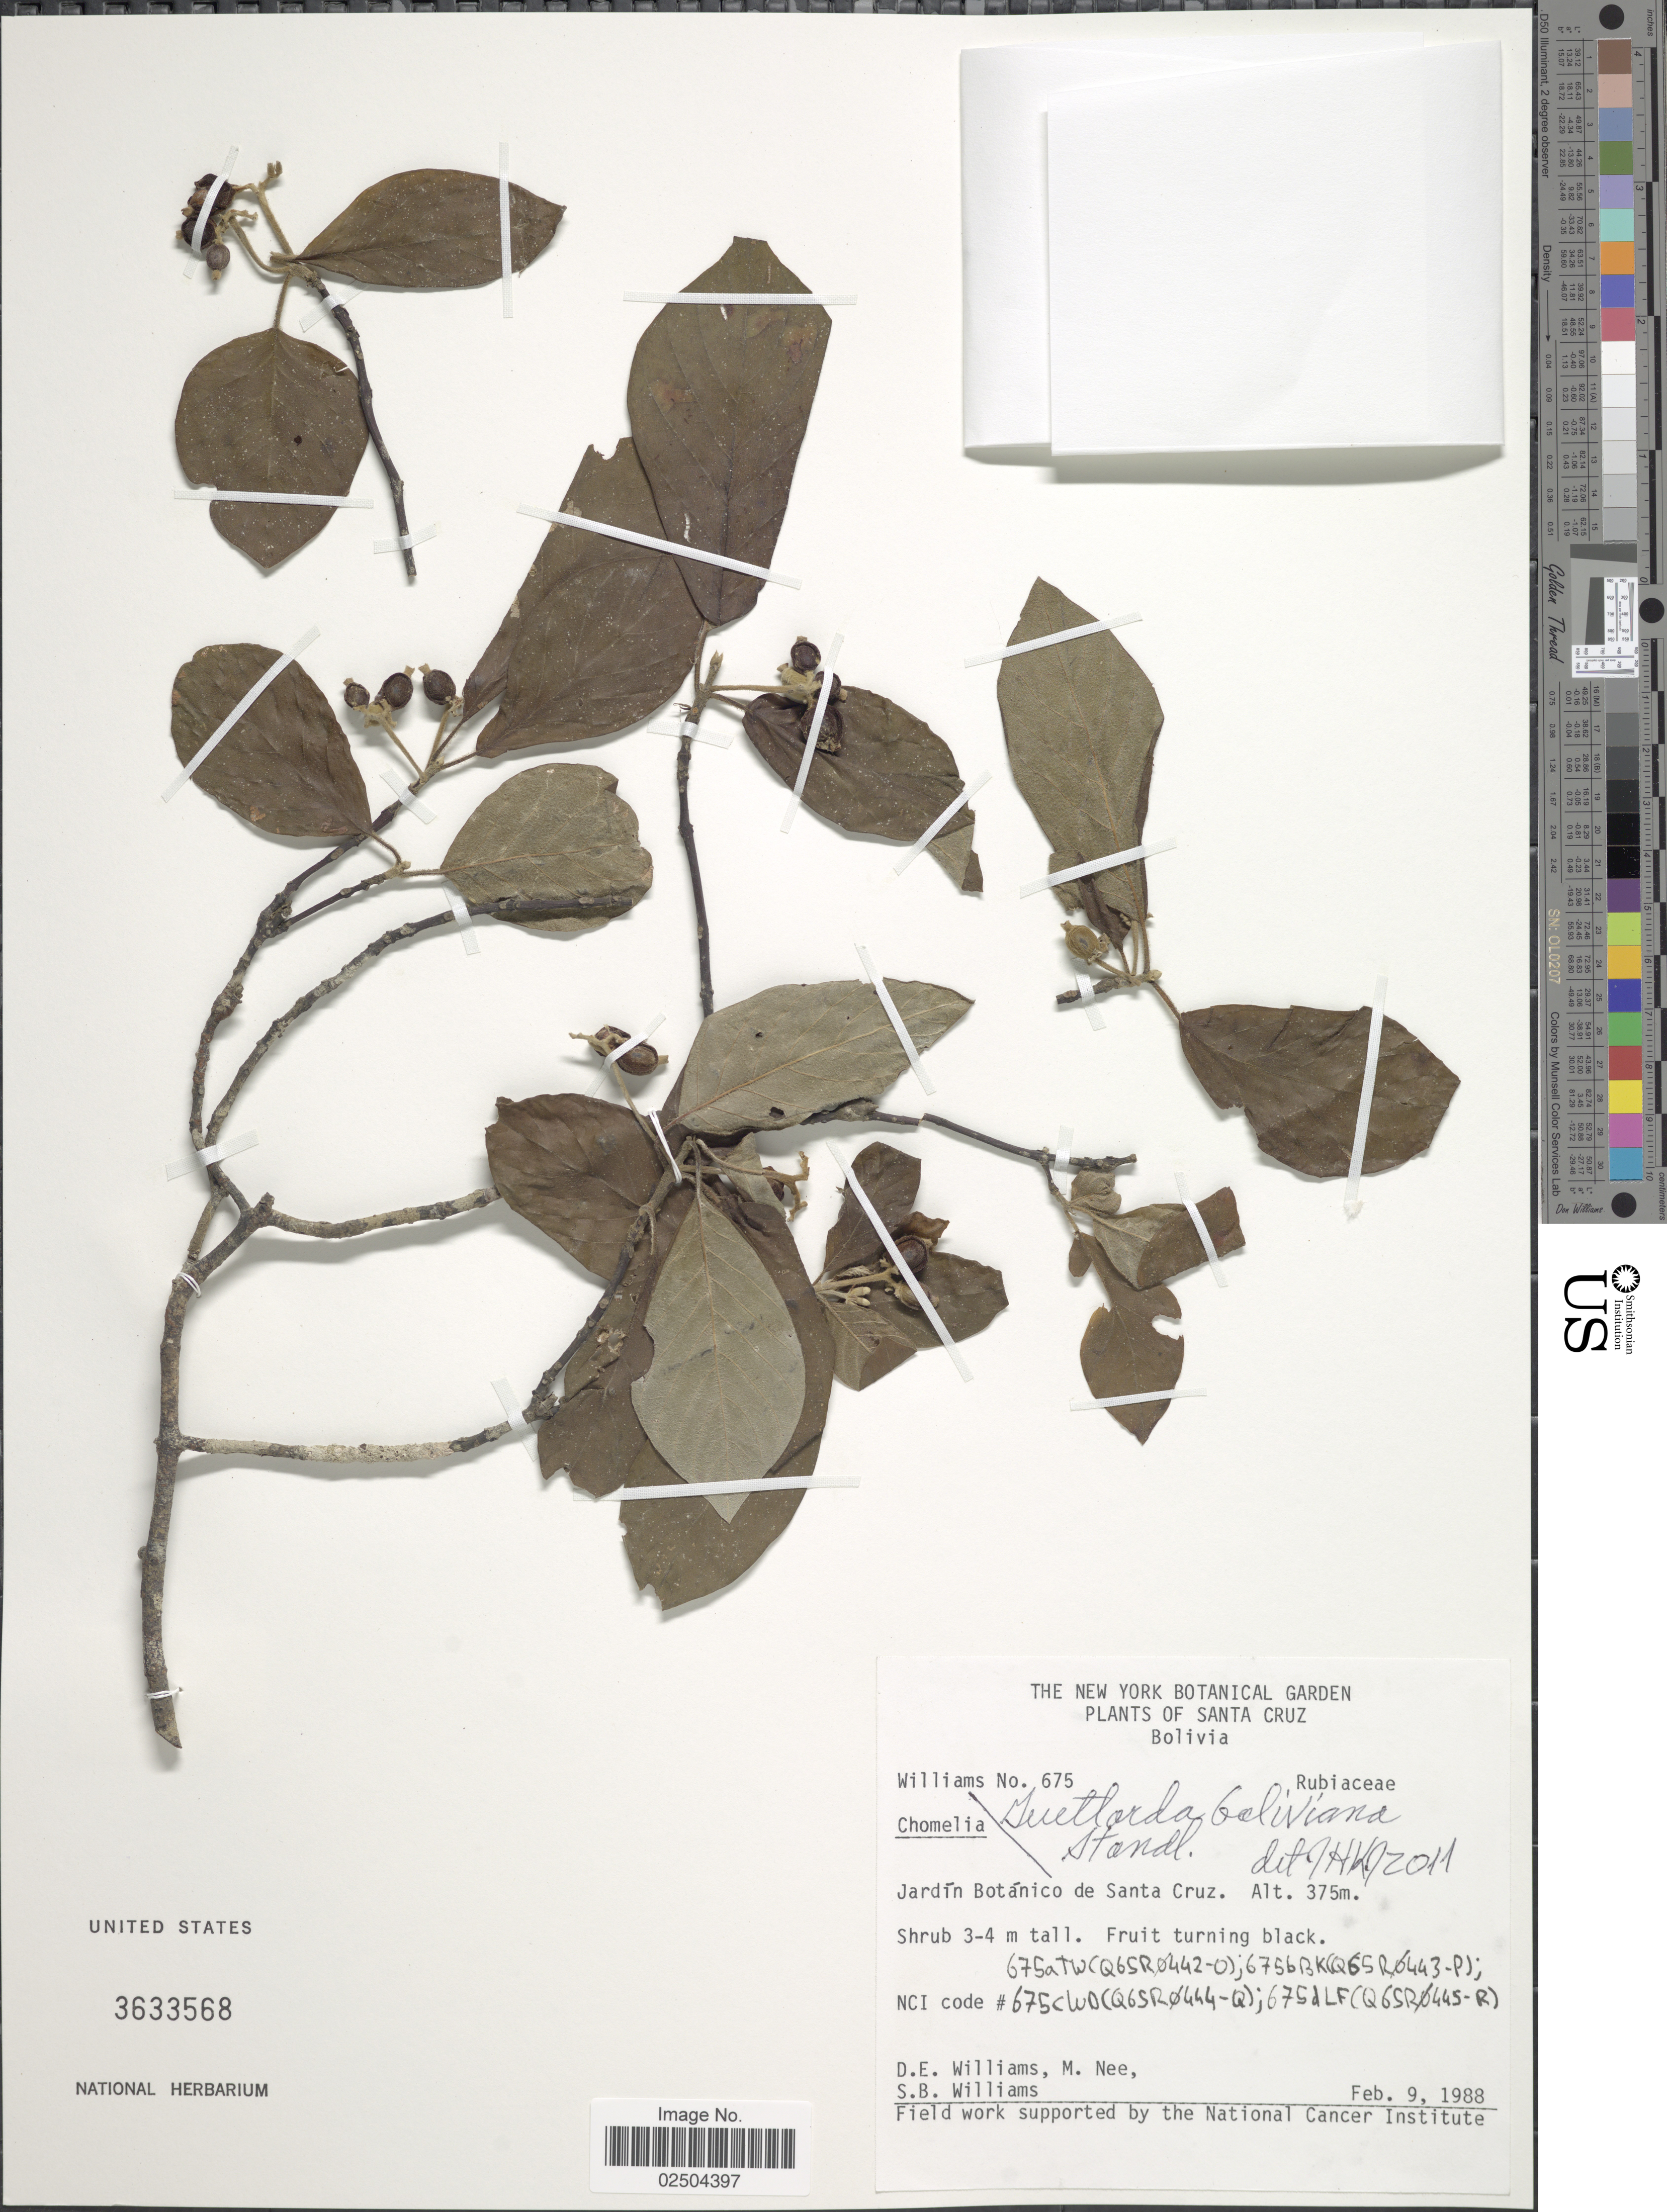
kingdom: Plantae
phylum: Tracheophyta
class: Magnoliopsida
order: Gentianales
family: Rubiaceae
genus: Guettarda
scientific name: Guettarda boliviana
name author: Standl.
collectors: D. E. Williams, M. Nee & S. B. Williams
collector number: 675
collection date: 1988-02-09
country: Bolivia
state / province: Santa Cruz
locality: Jardin Botanico de Santa Cruz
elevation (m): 375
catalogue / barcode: US 3633568